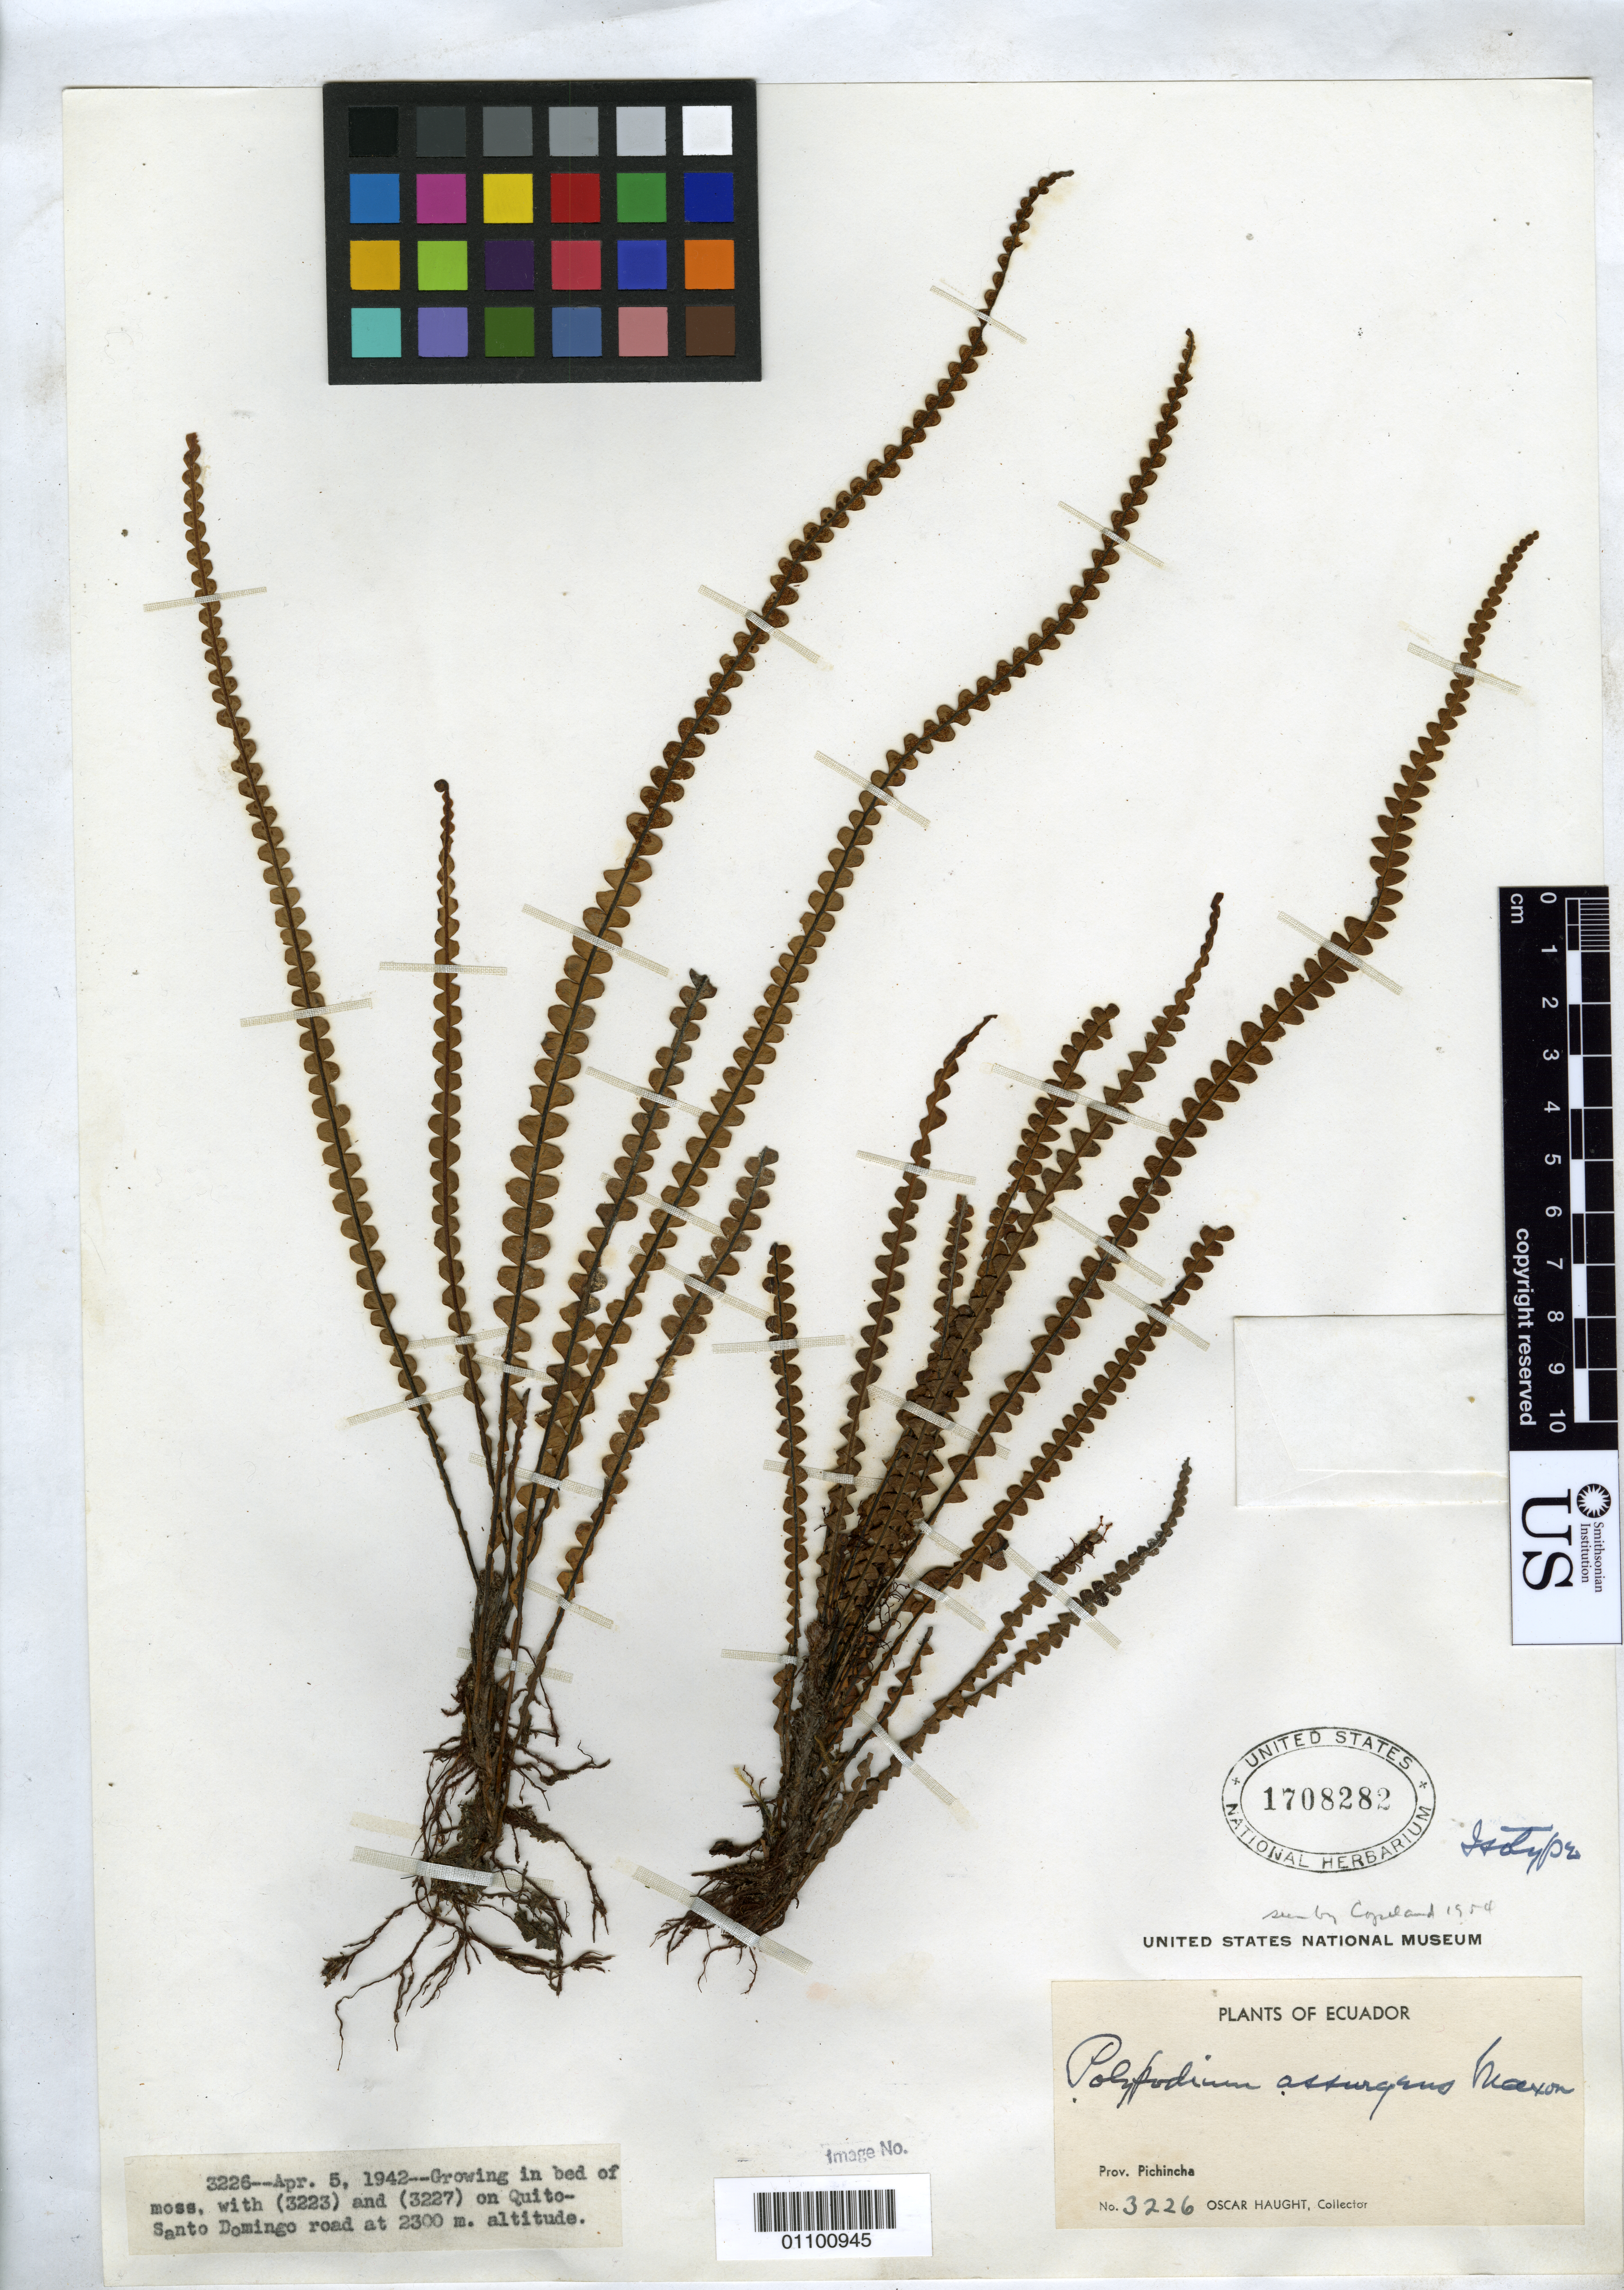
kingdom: Plantae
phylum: Tracheophyta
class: Polypodiopsida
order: Polypodiales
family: Polypodiaceae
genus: Polypodium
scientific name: Polypodium assurgens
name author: Maxon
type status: Isotype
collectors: O. L. Haught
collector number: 3226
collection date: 1942-04-05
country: Ecuador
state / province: Pichincha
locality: Quito - Santo Domingo road.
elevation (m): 2300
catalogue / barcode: US 1708282